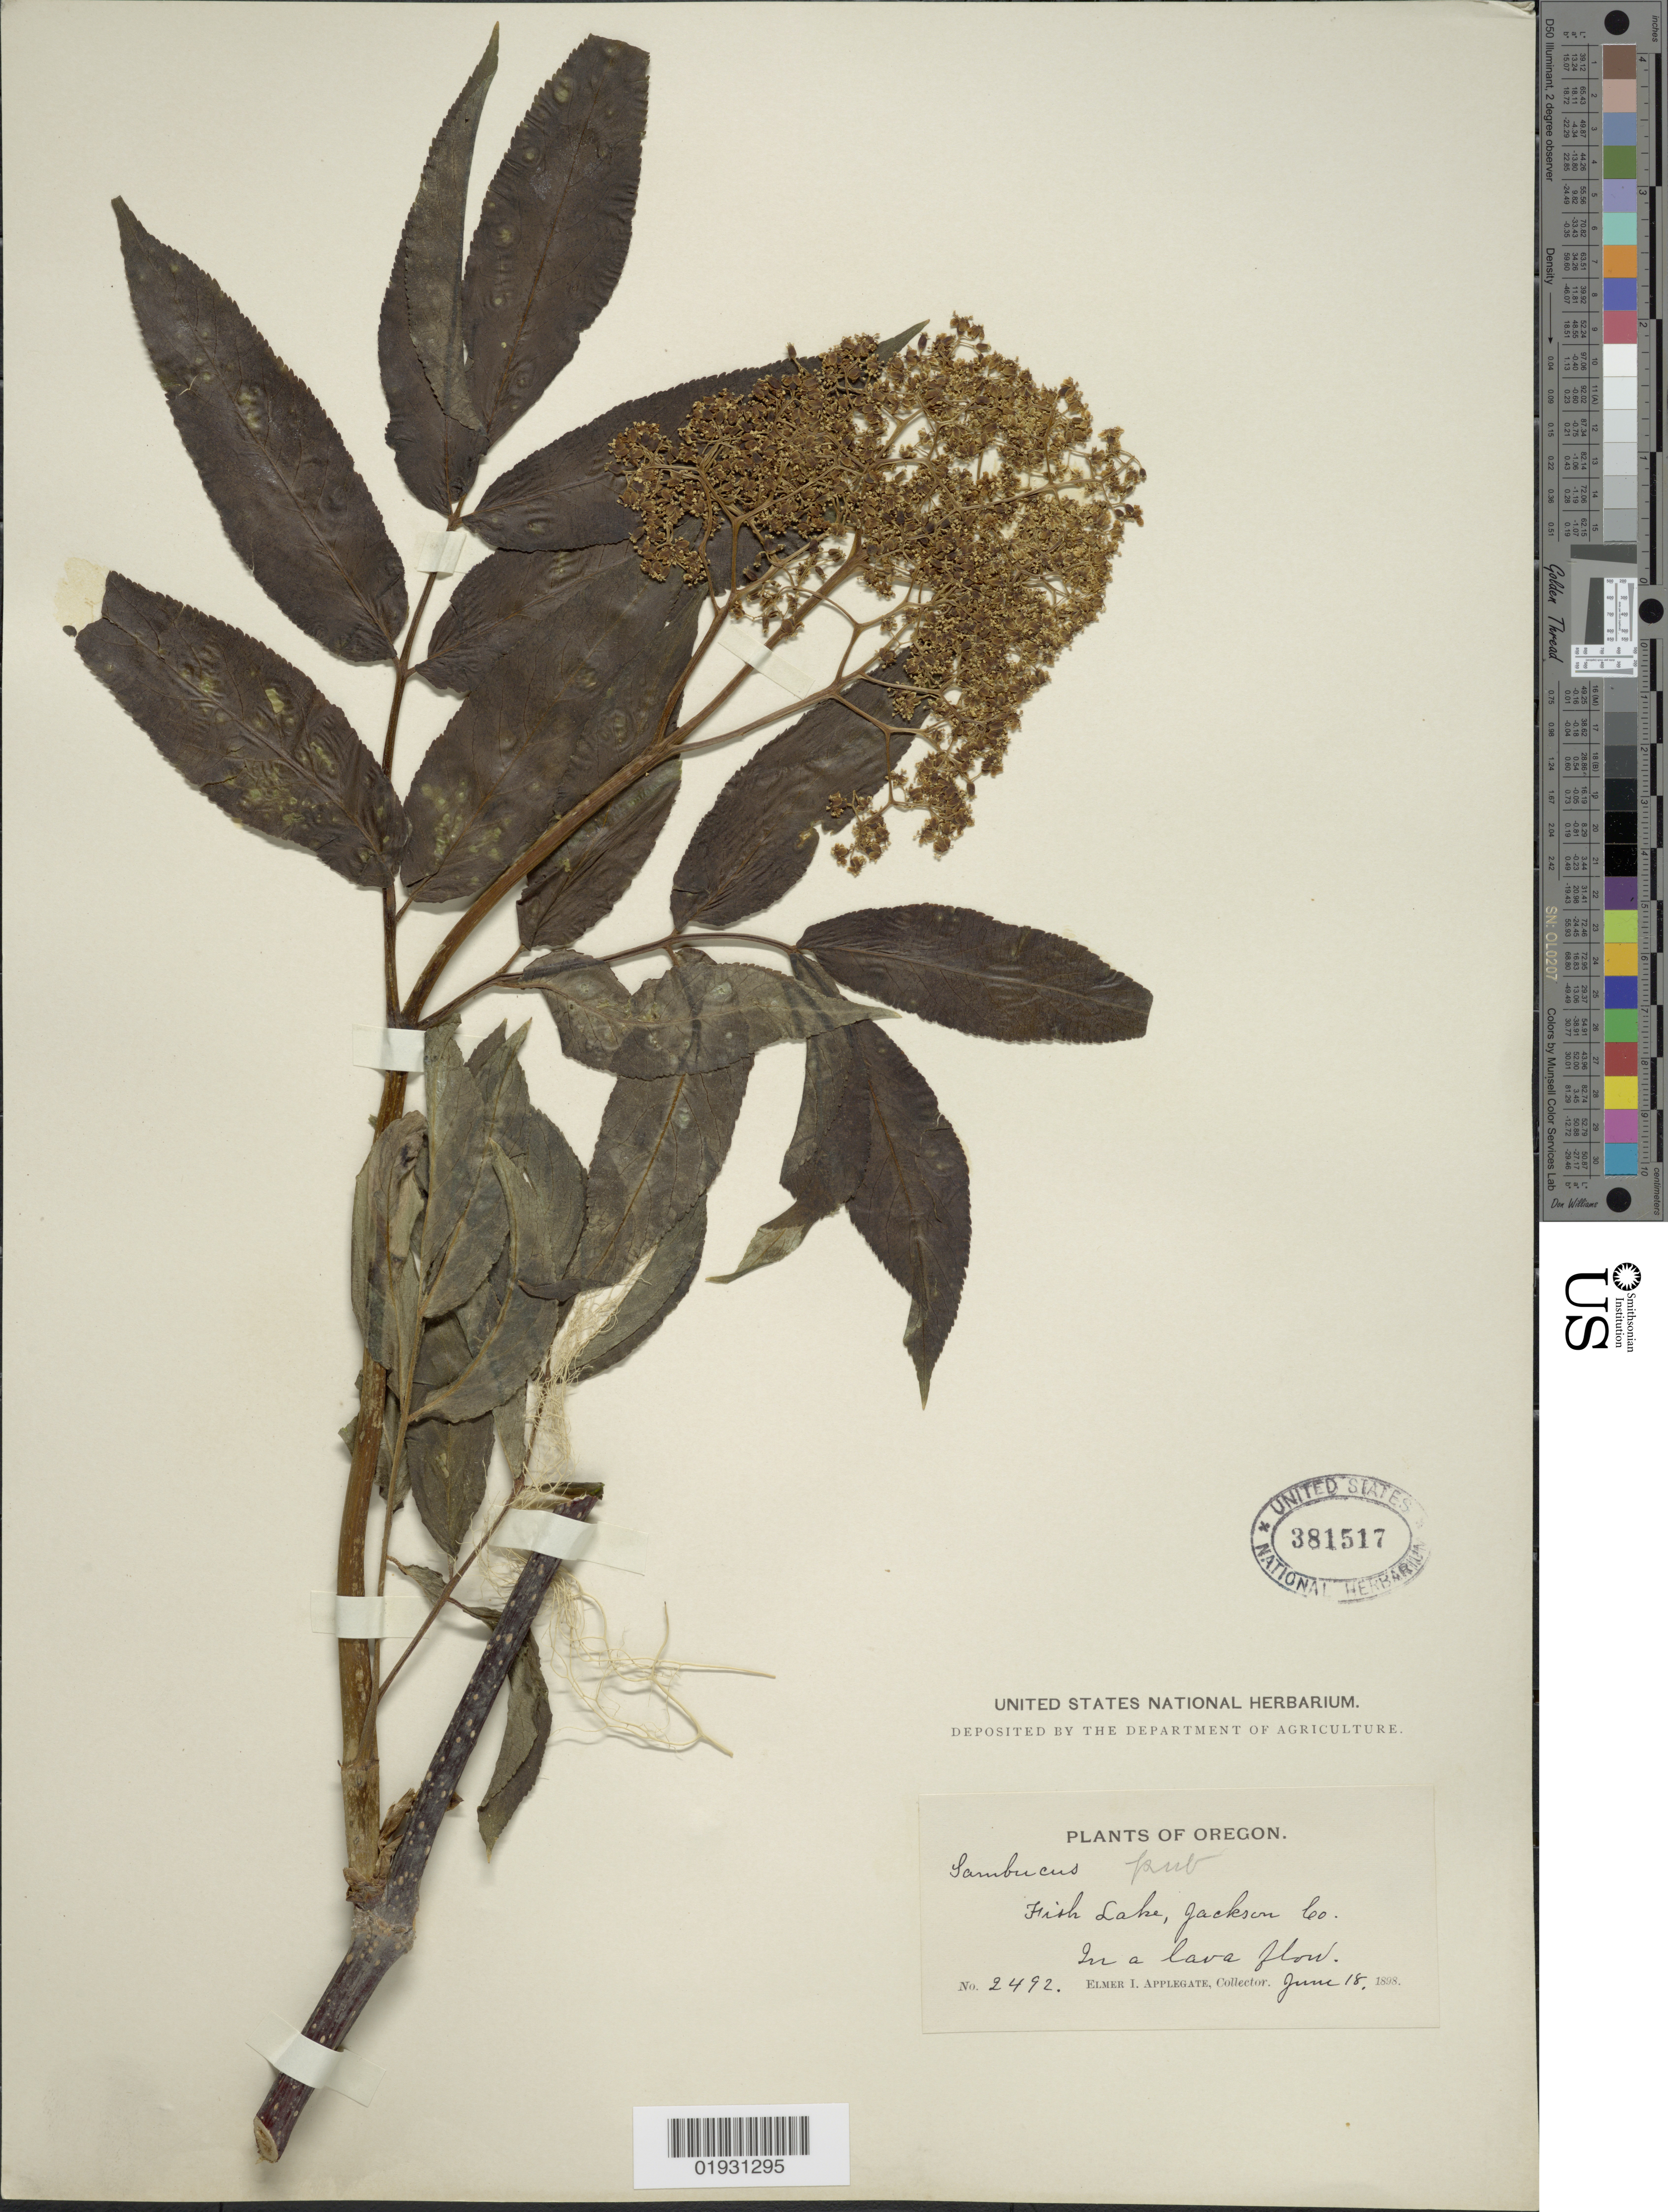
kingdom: Plantae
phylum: Tracheophyta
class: Magnoliopsida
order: Dipsacales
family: Viburnaceae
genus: Sambucus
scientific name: Sambucus racemosa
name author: L.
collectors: E. I. Applegate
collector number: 2492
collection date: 1898-06-18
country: United States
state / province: Oregon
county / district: Jackson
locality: Fish Lake, Jackson Co. In a lava flow.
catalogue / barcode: US 381517